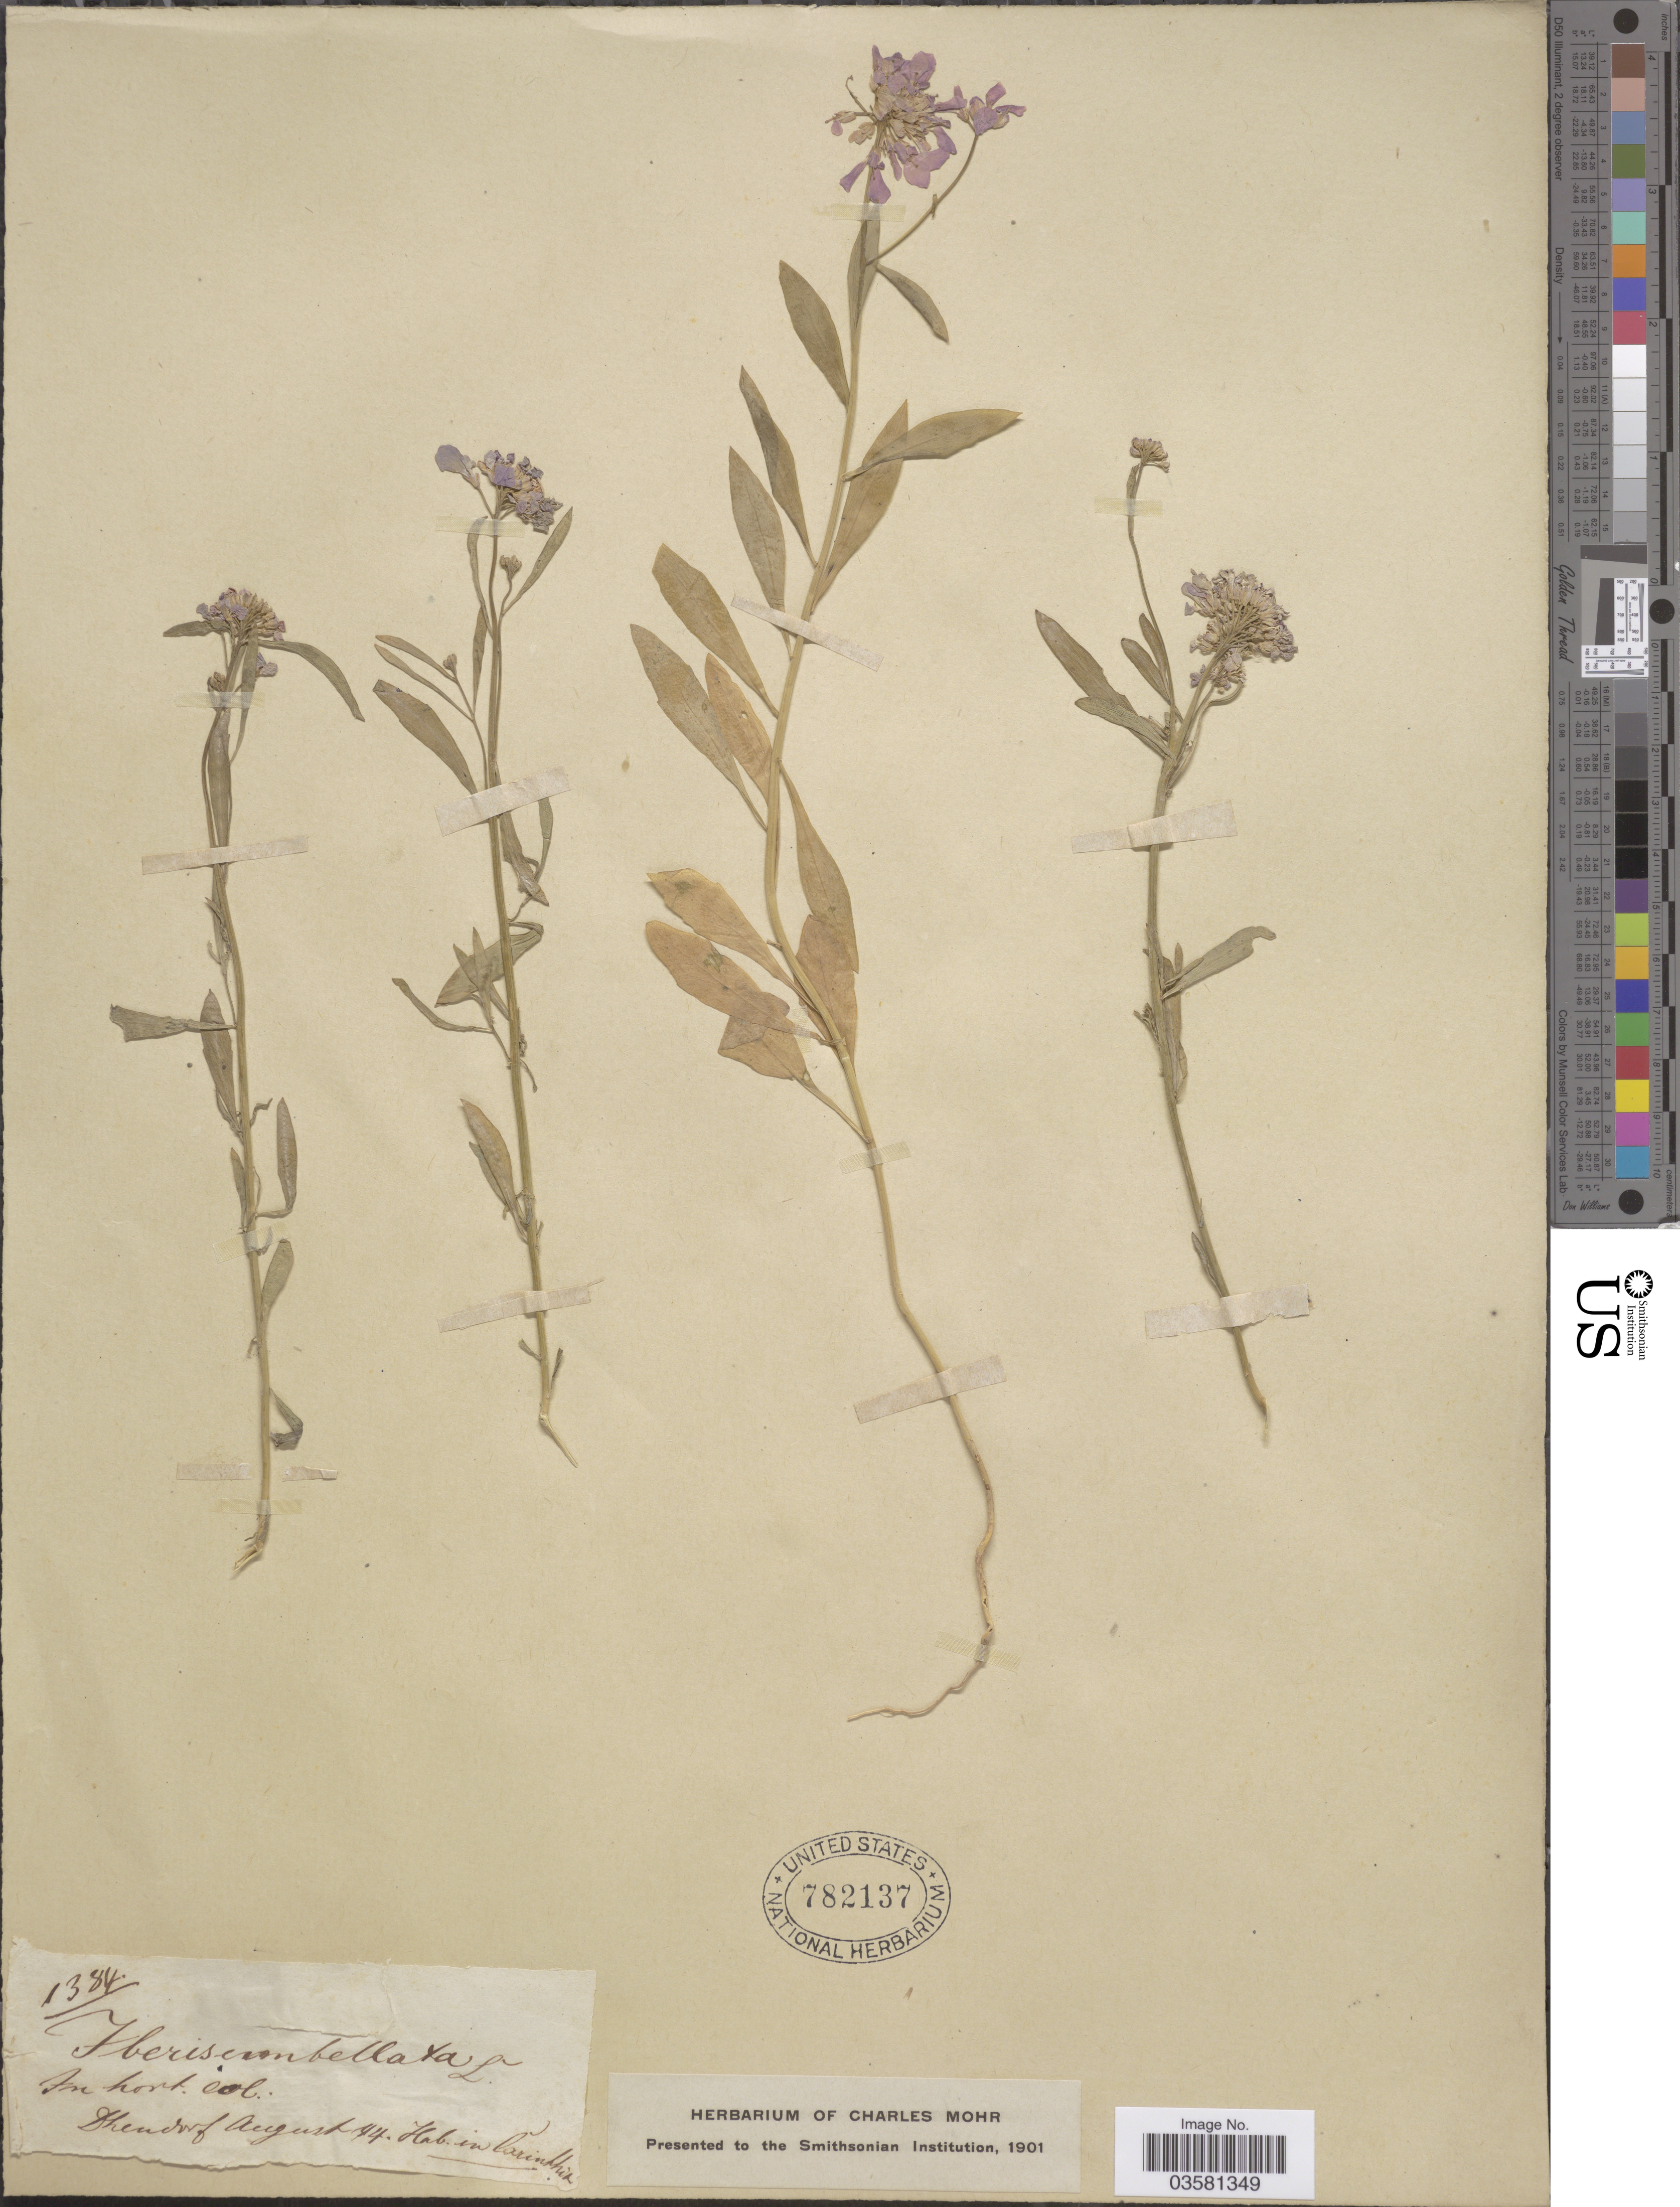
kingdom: Plantae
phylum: Tracheophyta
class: Magnoliopsida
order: Brassicales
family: Brassicaceae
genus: Iberis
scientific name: Iberis umbellata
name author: L.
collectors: Dhendorf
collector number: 1384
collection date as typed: Transcribed d/m/y: /8/44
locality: Carinthia.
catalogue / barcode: US 782137